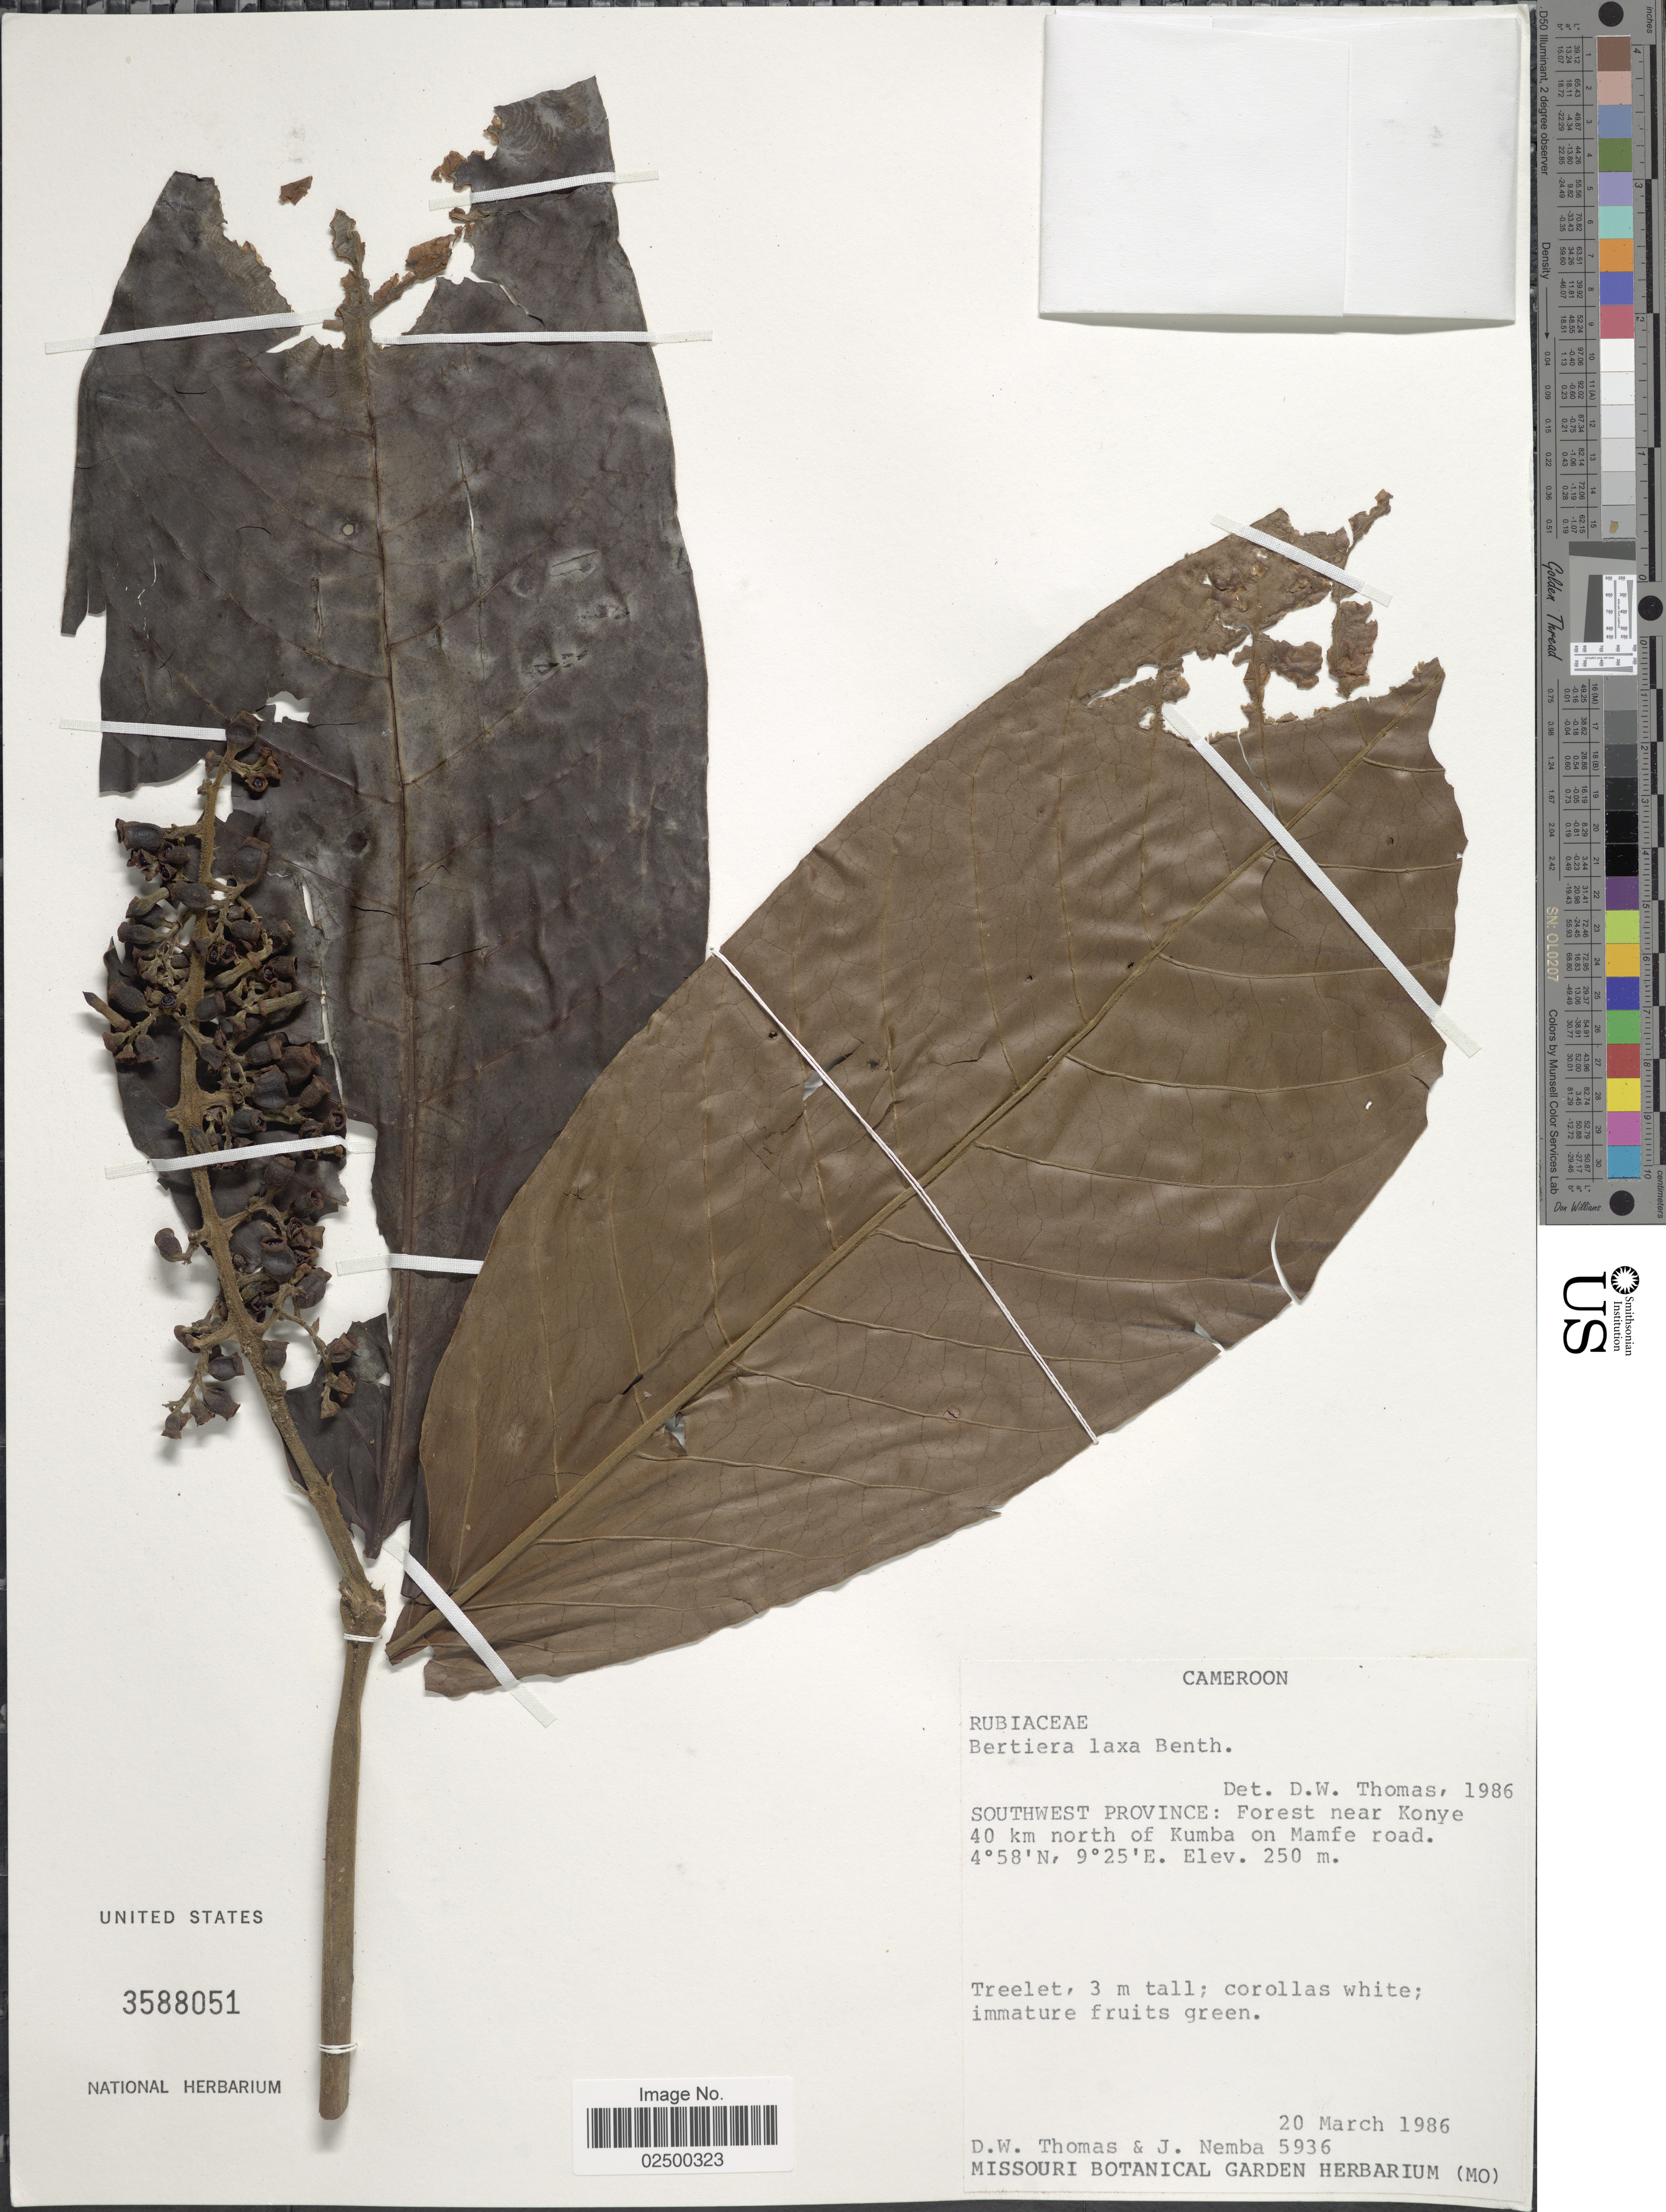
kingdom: Plantae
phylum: Tracheophyta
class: Magnoliopsida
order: Gentianales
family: Rubiaceae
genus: Bertiera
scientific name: Bertiera laxa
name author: Benth.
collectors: D. W. Thomas & J. Nemba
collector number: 5936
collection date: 1986-03-20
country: Cameroon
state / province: Sud-Ouest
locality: Southwest Province, Forest near Konye 40 km north of Kumba on Mamfe road.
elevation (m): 250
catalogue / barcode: US 3588051